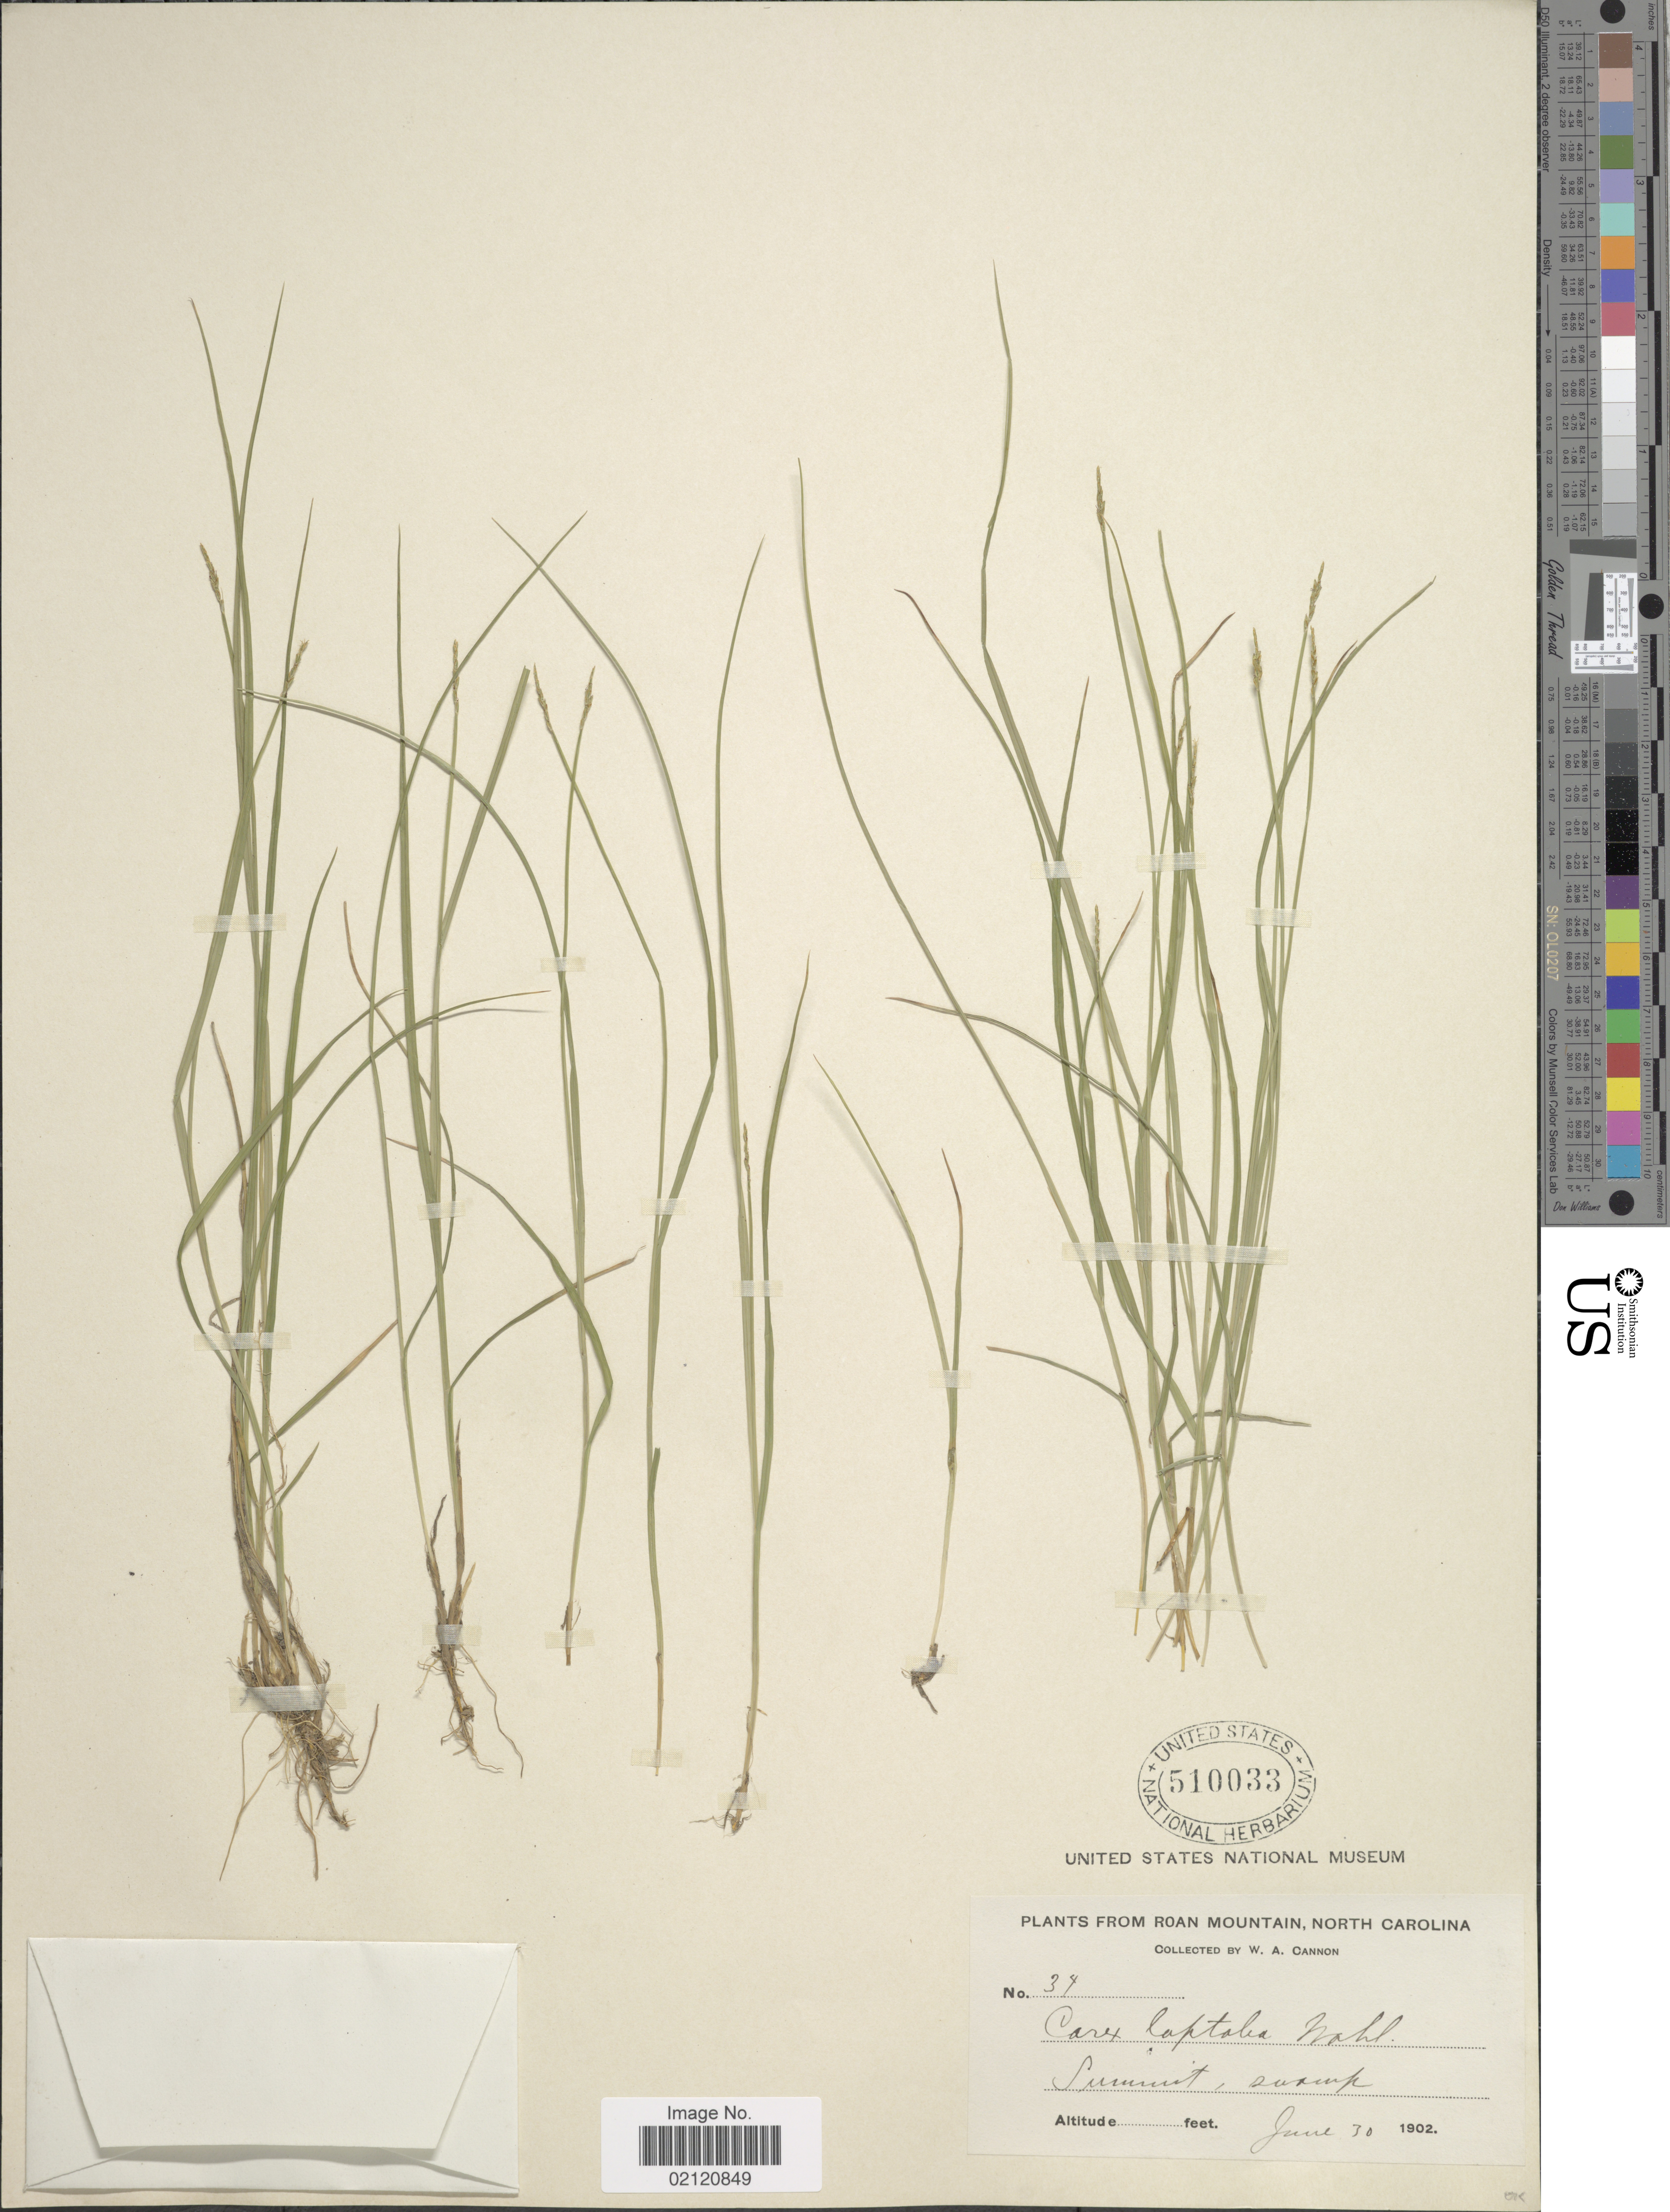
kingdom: Plantae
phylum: Tracheophyta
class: Liliopsida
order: Poales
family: Cyperaceae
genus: Carex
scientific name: Carex leptalea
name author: Wahlenb.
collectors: W. Cannon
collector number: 34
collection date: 1902-06-30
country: United States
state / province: North Carolina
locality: Roan Mountain, Summit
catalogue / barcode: US 510033